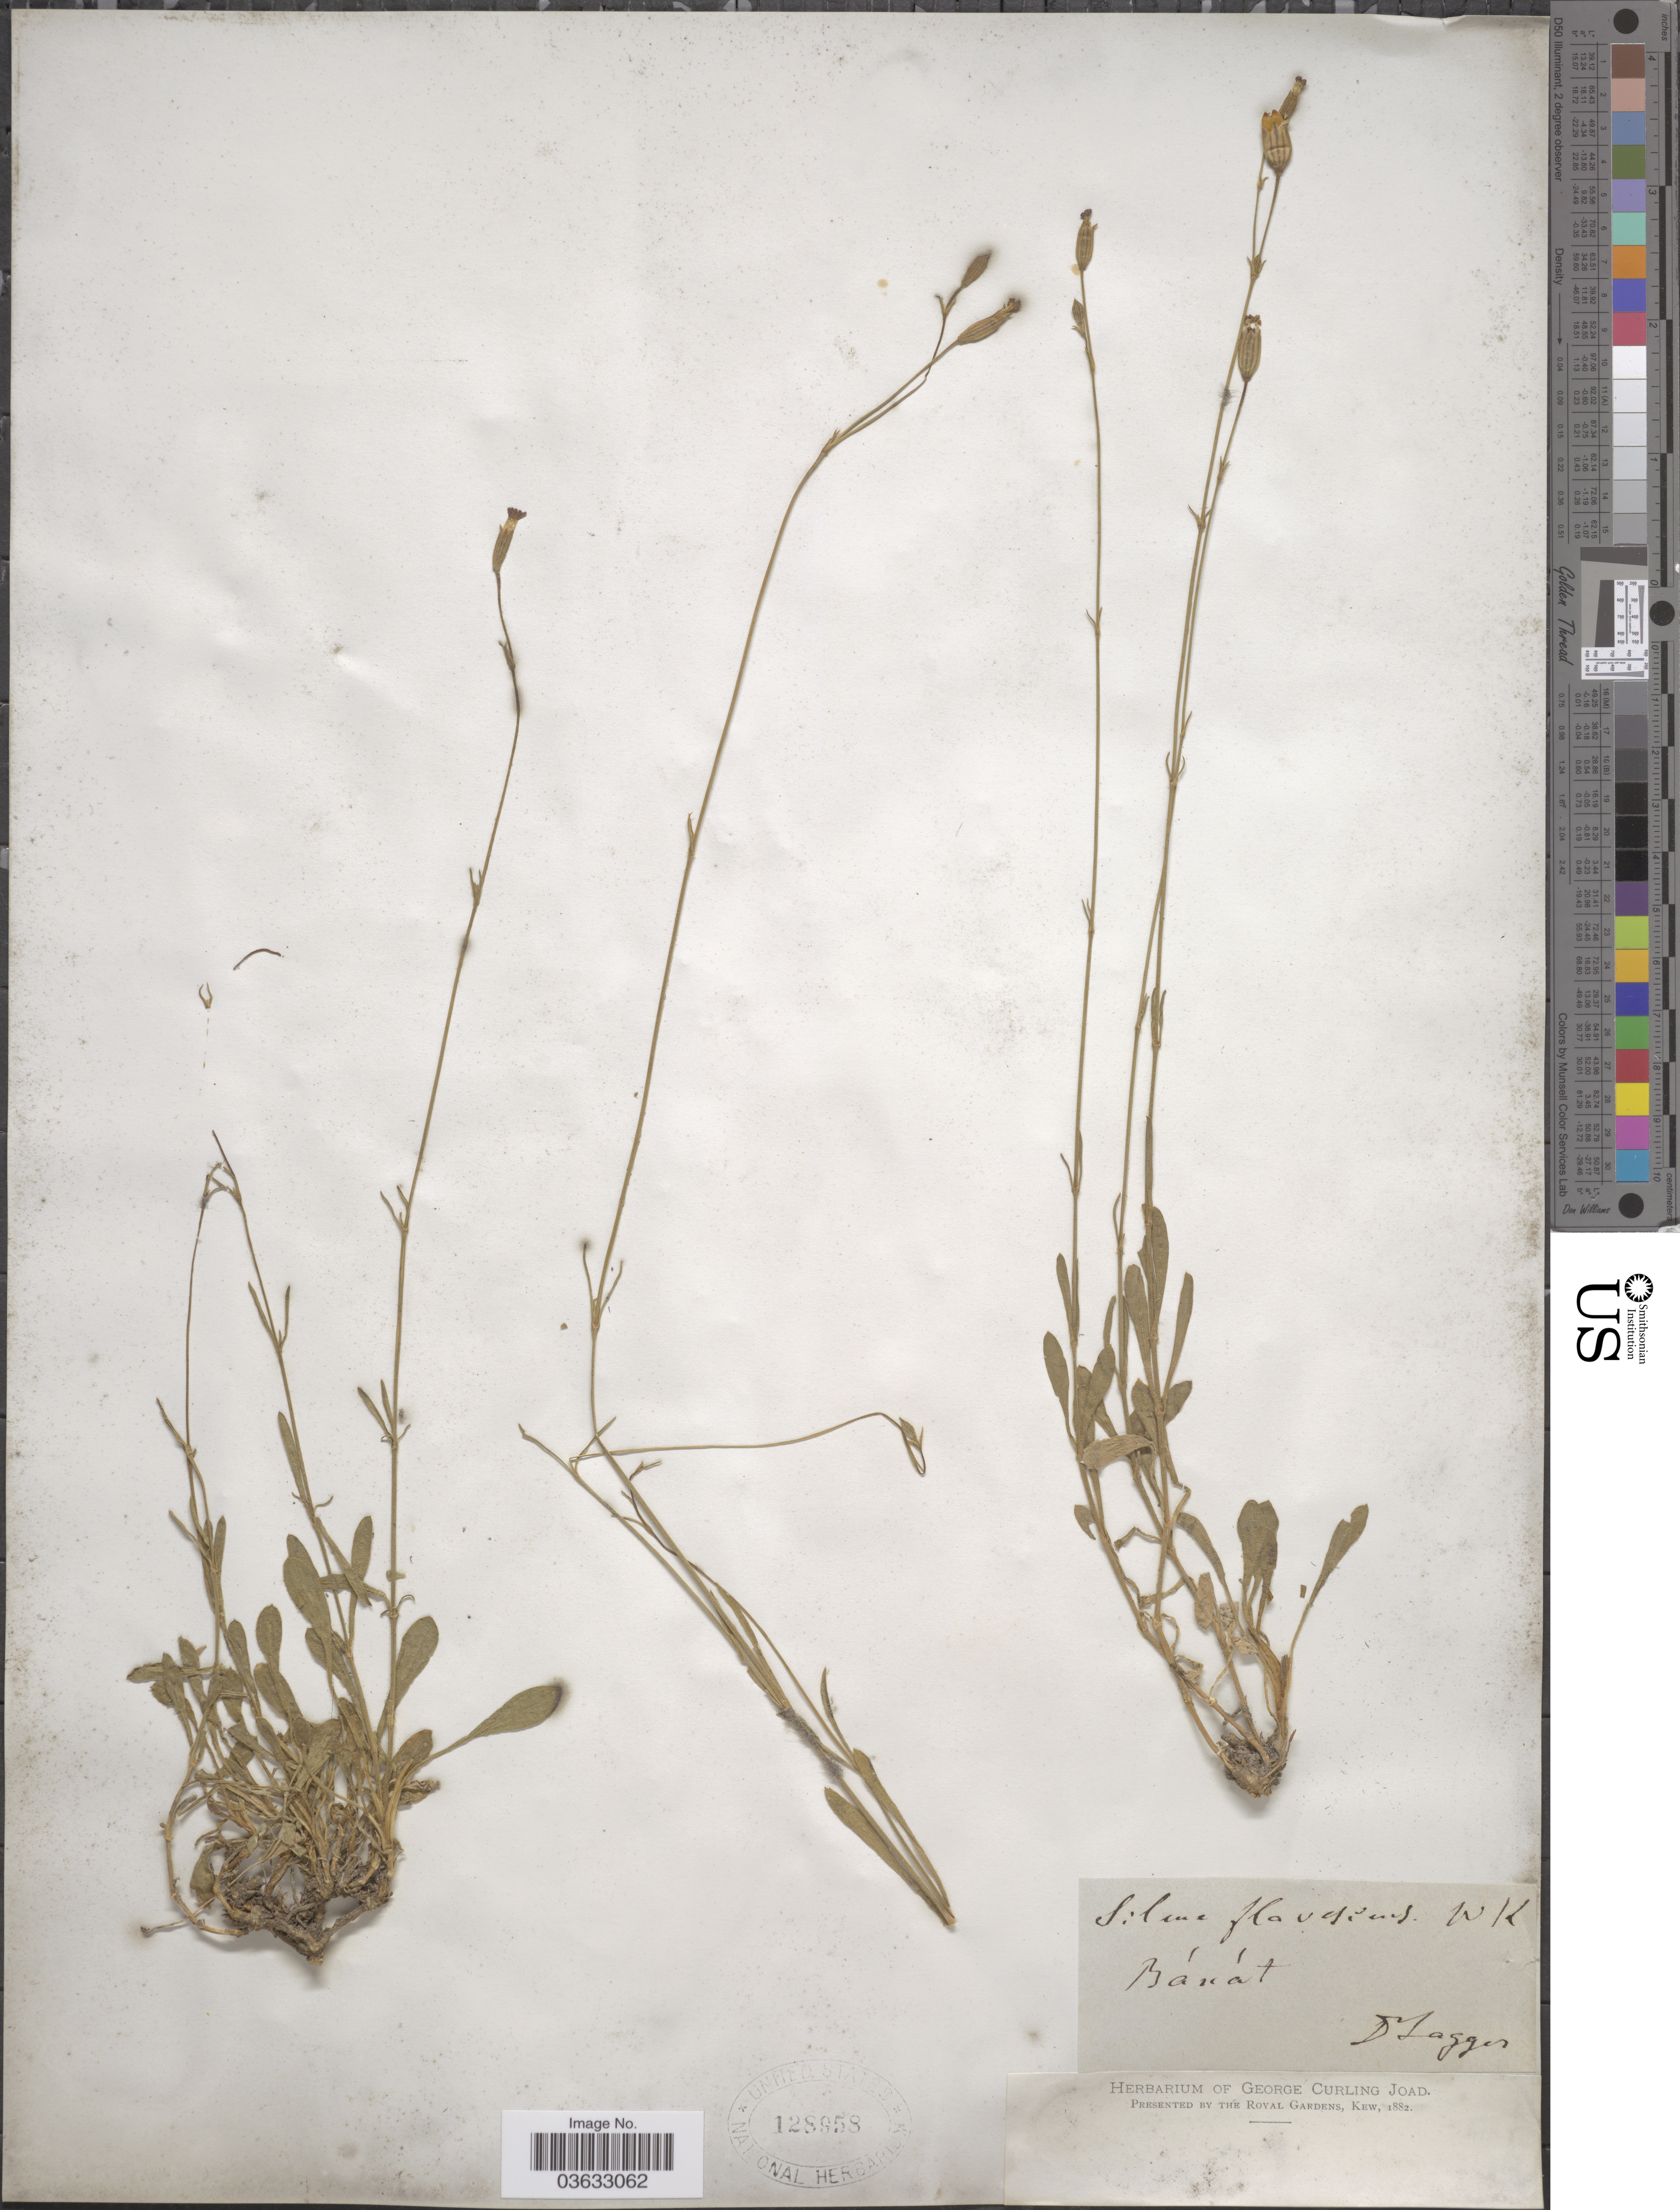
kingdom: Plantae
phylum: Tracheophyta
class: Magnoliopsida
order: Caryophyllales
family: Caryophyllaceae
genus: Silene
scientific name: Silene flavescens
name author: Waldst. & Kit.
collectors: F. J. Lagger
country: Hungary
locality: Bánát.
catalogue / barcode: US 128958